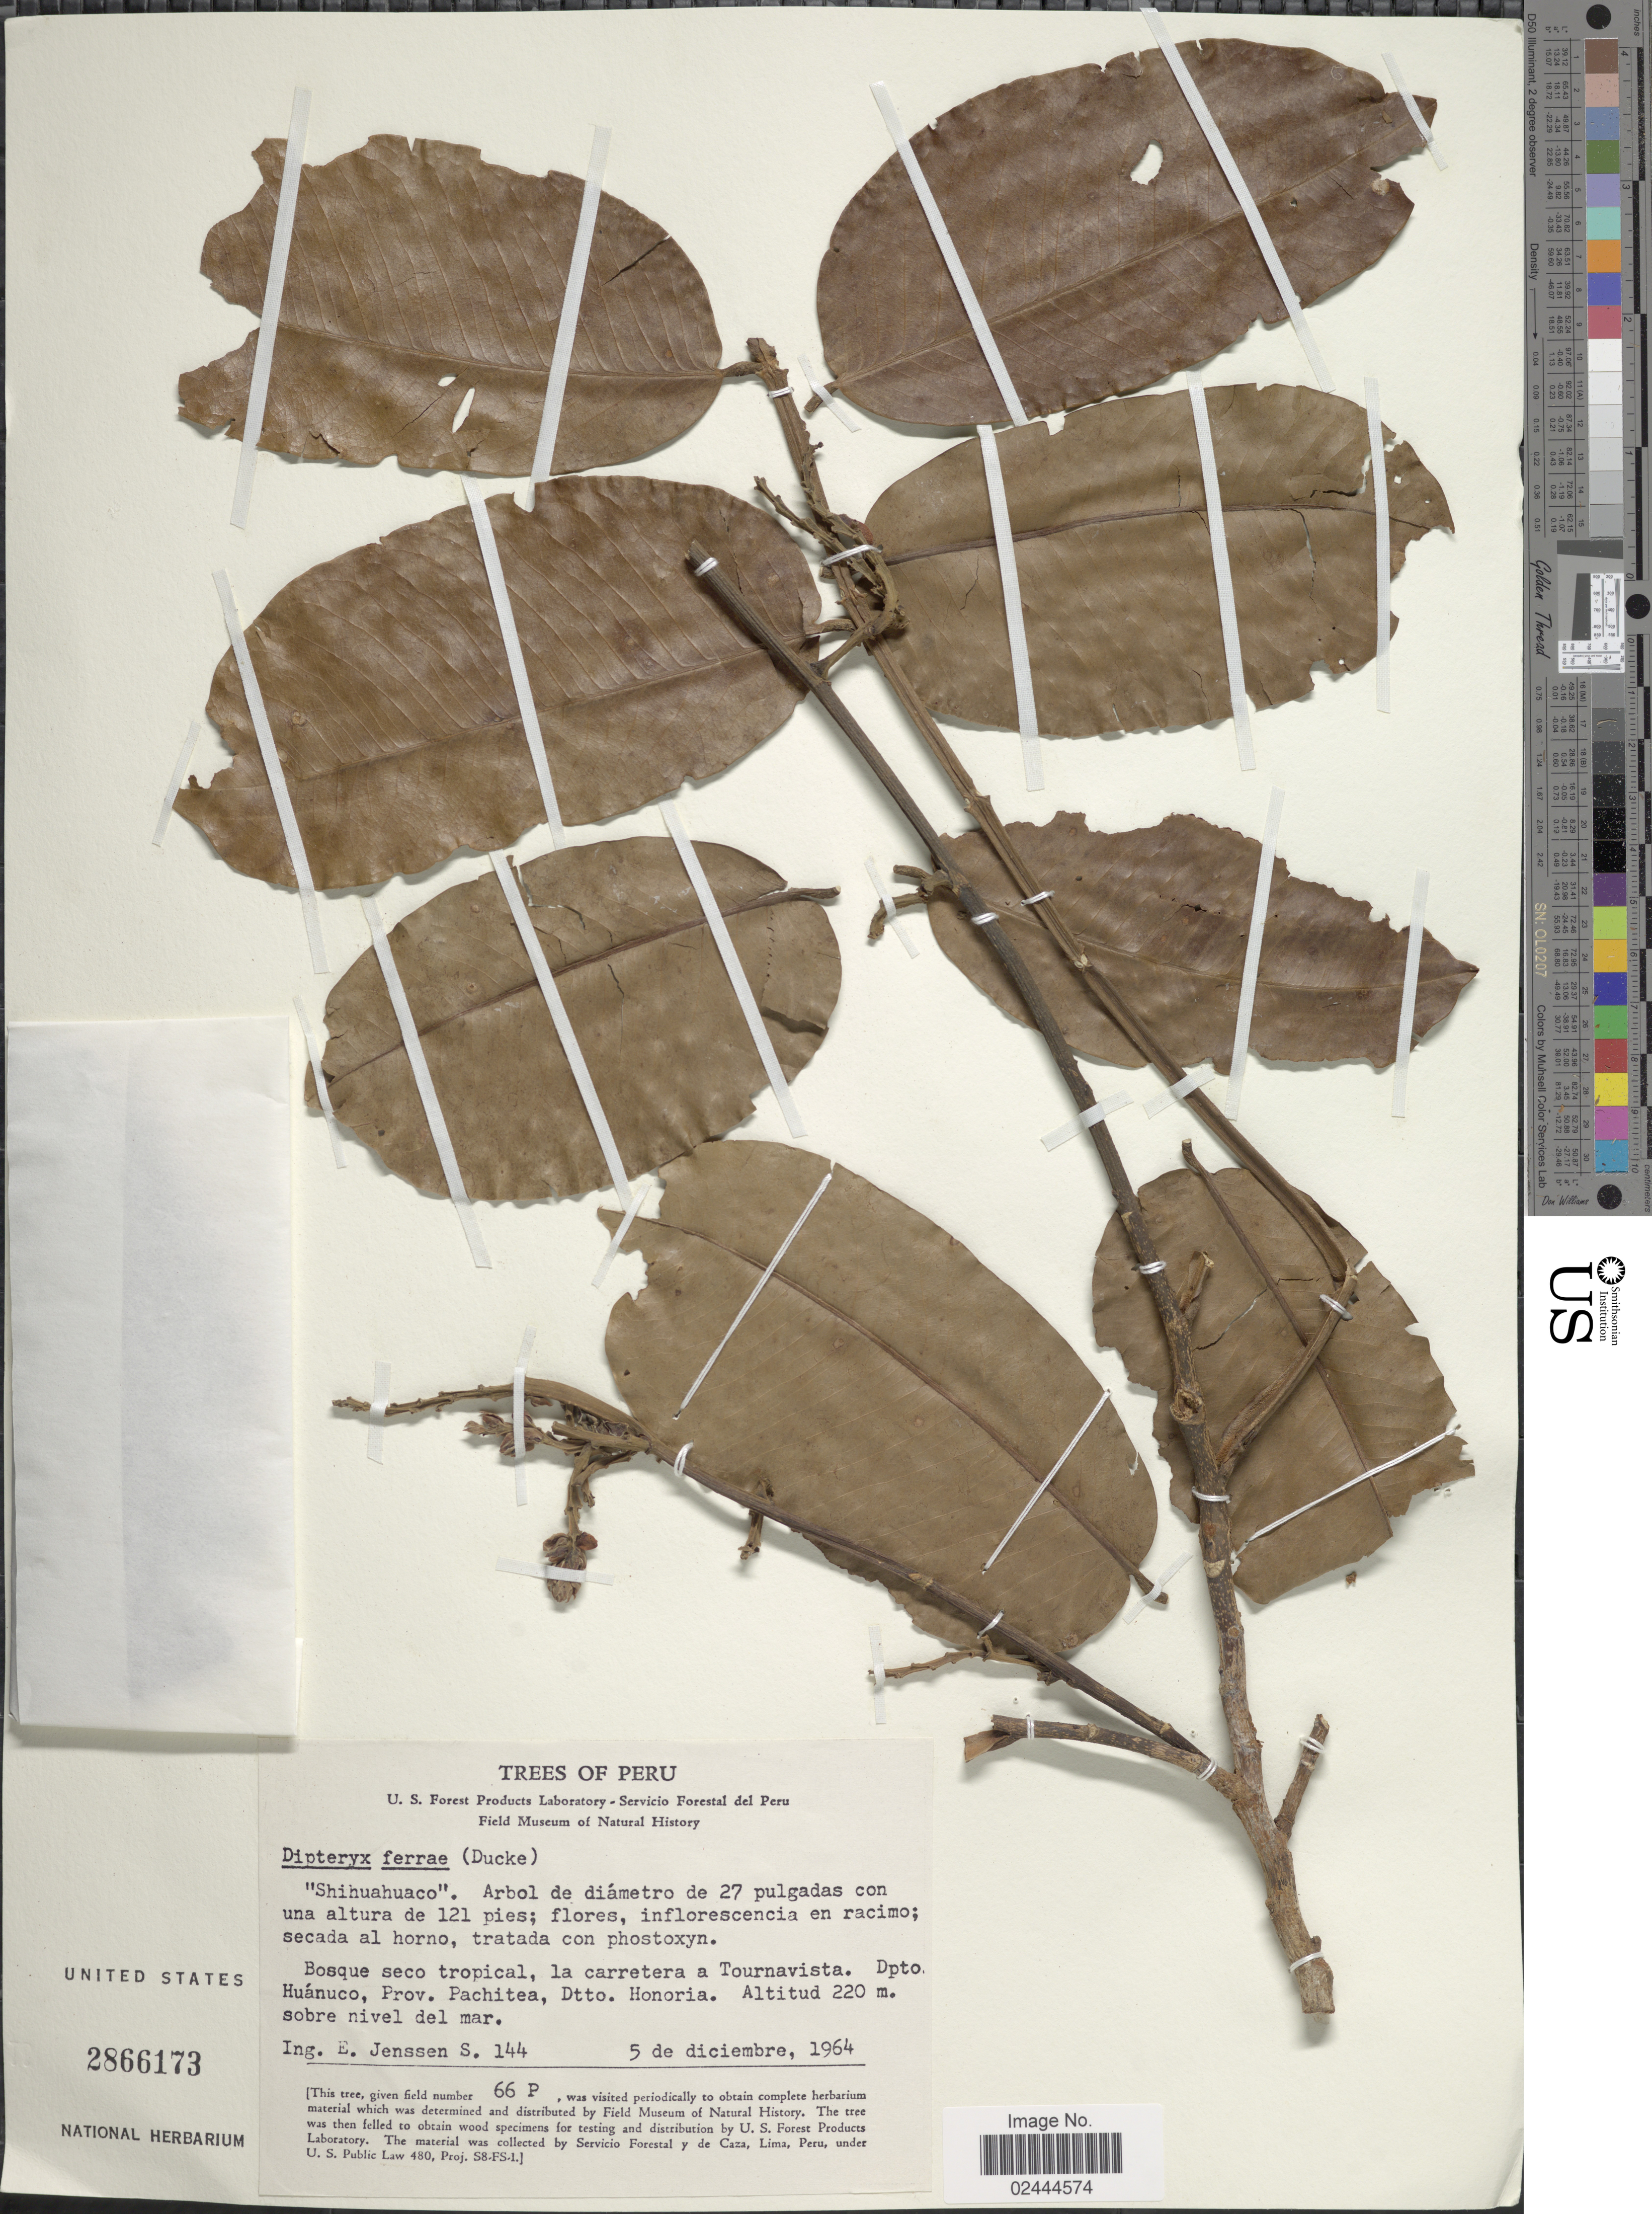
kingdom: Plantae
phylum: Tracheophyta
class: Magnoliopsida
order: Fabales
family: Fabaceae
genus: Dipteryx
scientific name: Dipteryx ferrea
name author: (Ducke) Ducke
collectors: E. Jenssen S.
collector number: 144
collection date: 1964-12-05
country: Peru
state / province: Huánuco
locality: La carretera a Tournavista. Prov. Pachitea, Dtto. Honoria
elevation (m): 220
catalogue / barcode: US 2866173